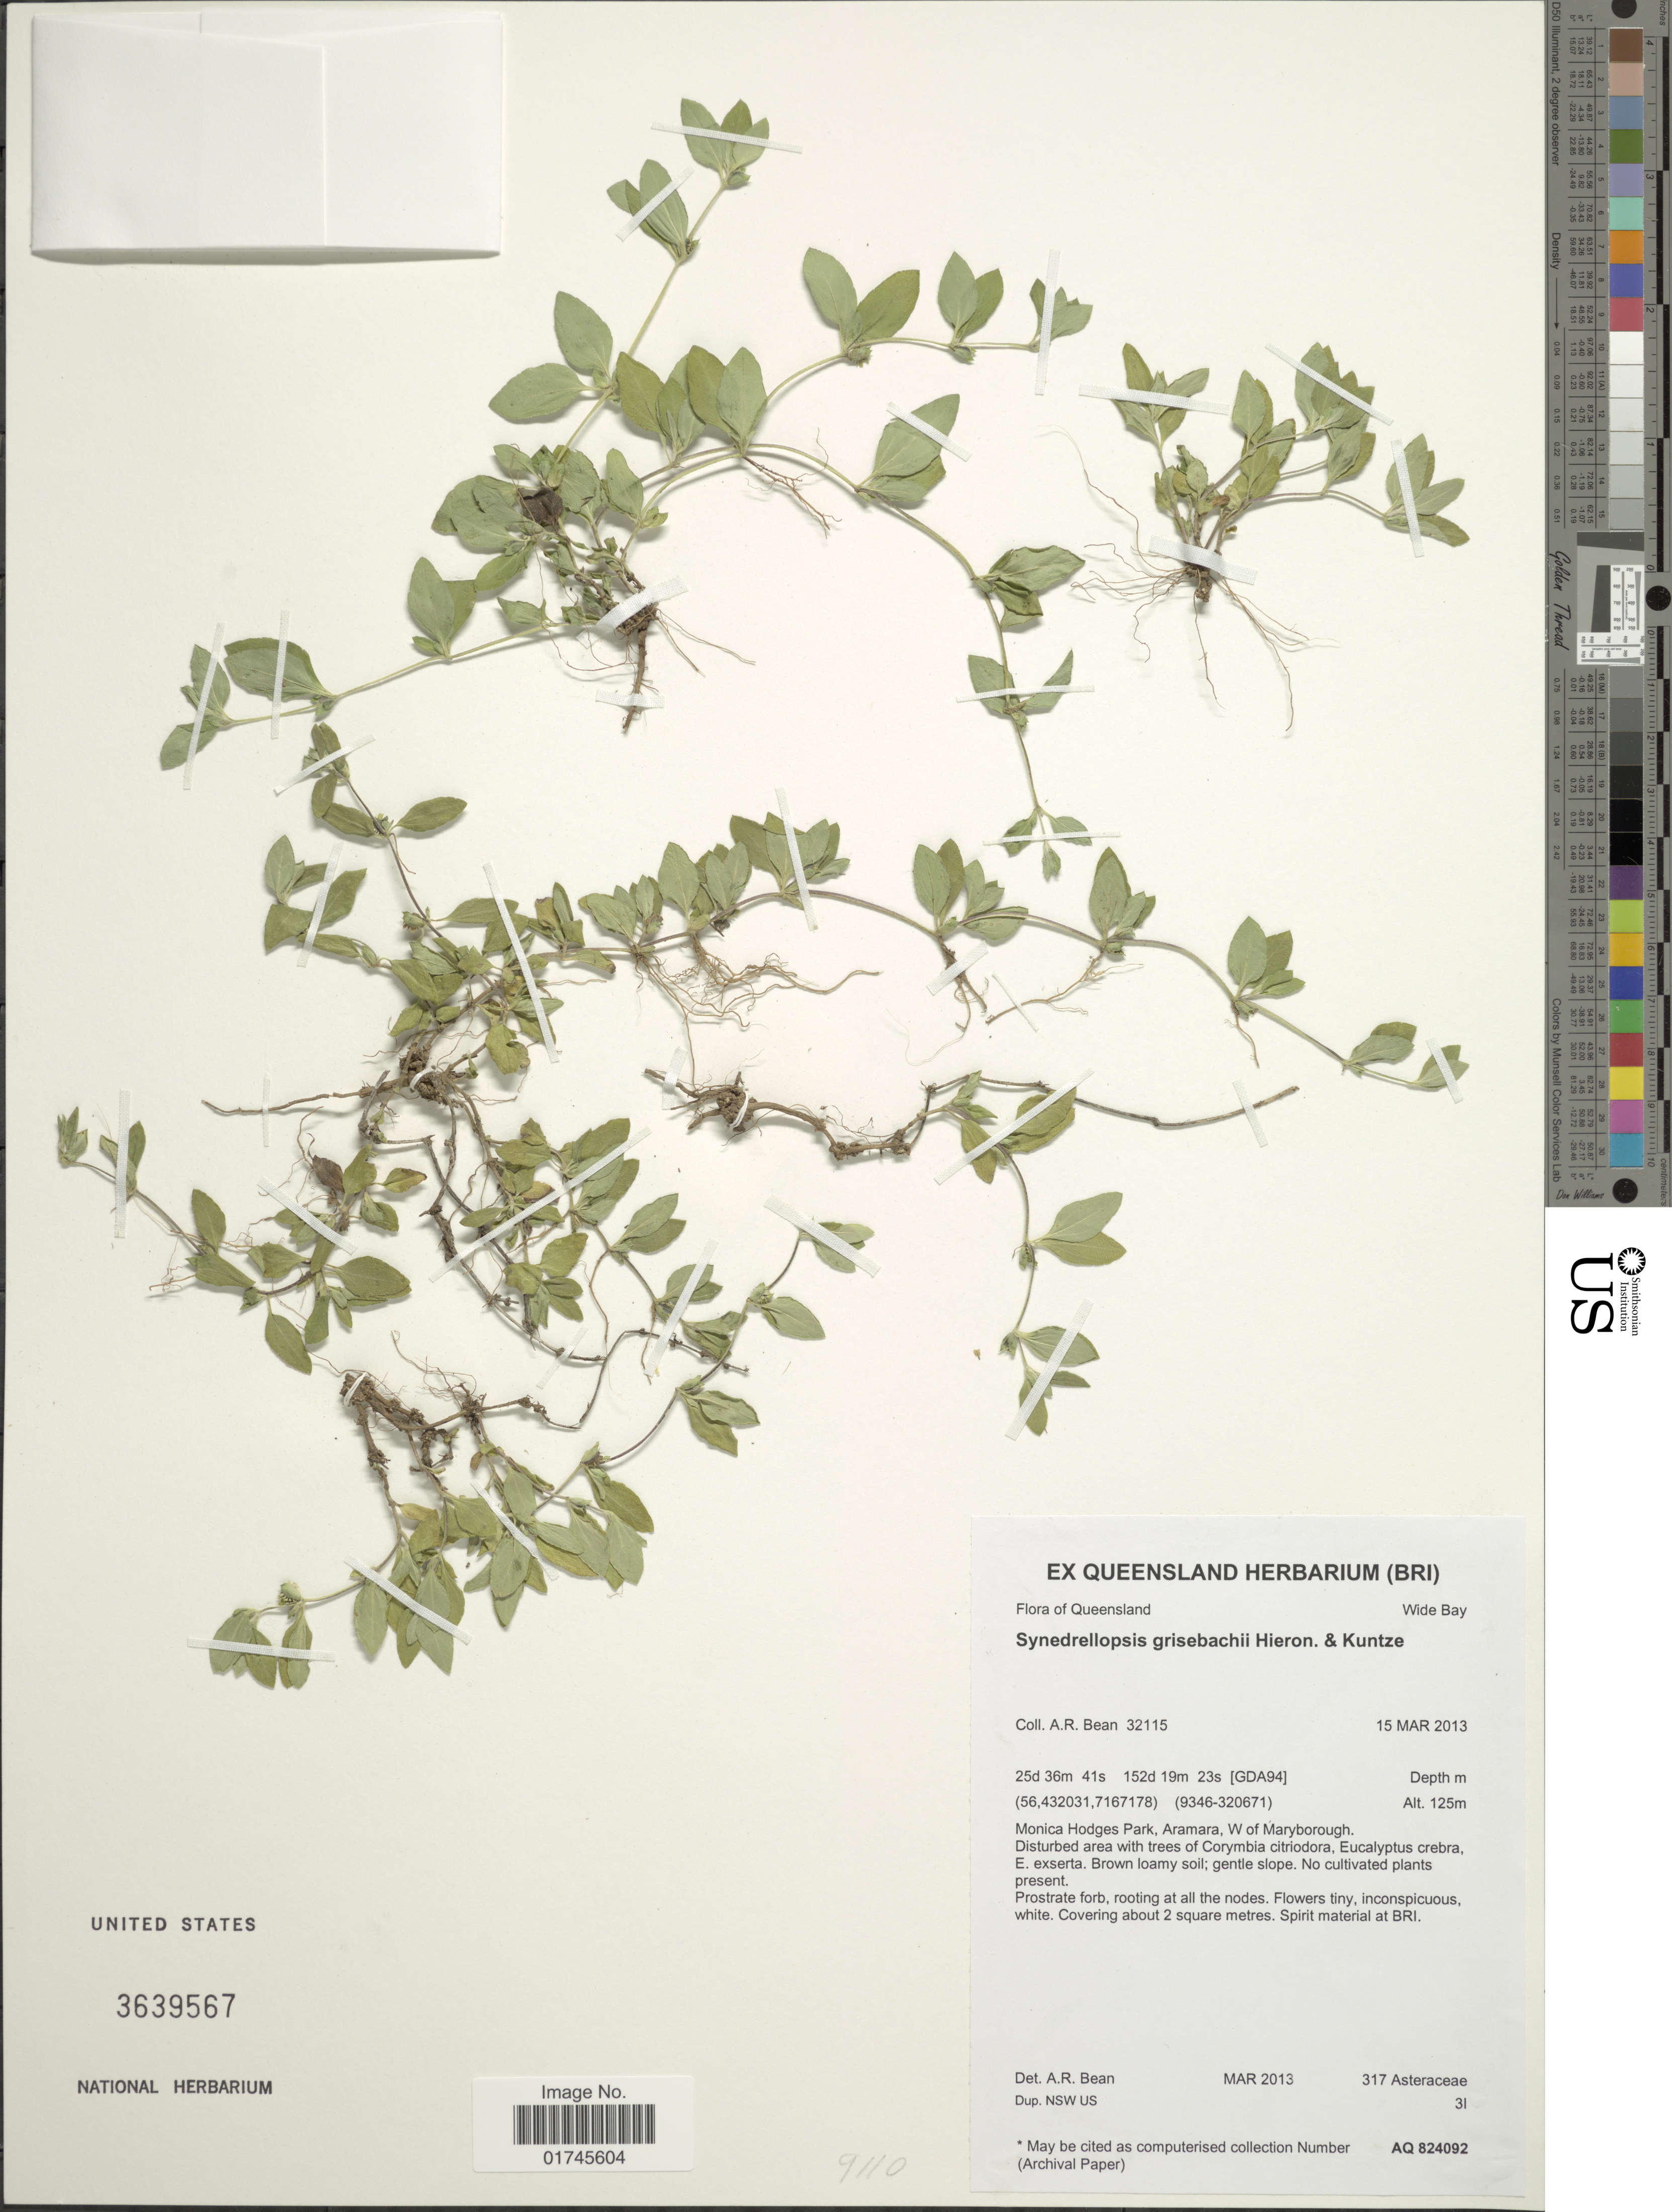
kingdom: Plantae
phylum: Tracheophyta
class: Magnoliopsida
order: Asterales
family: Asteraceae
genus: Synedrellopsis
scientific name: Synedrellopsis grisebachii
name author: Hieron. & Kuntze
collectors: A. R. Bean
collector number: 32115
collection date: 2013-03-15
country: Australia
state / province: Queensland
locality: Wide Bay, Monica Hodges Park, Aramara, W of Maryborough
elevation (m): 125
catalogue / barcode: US 3639567